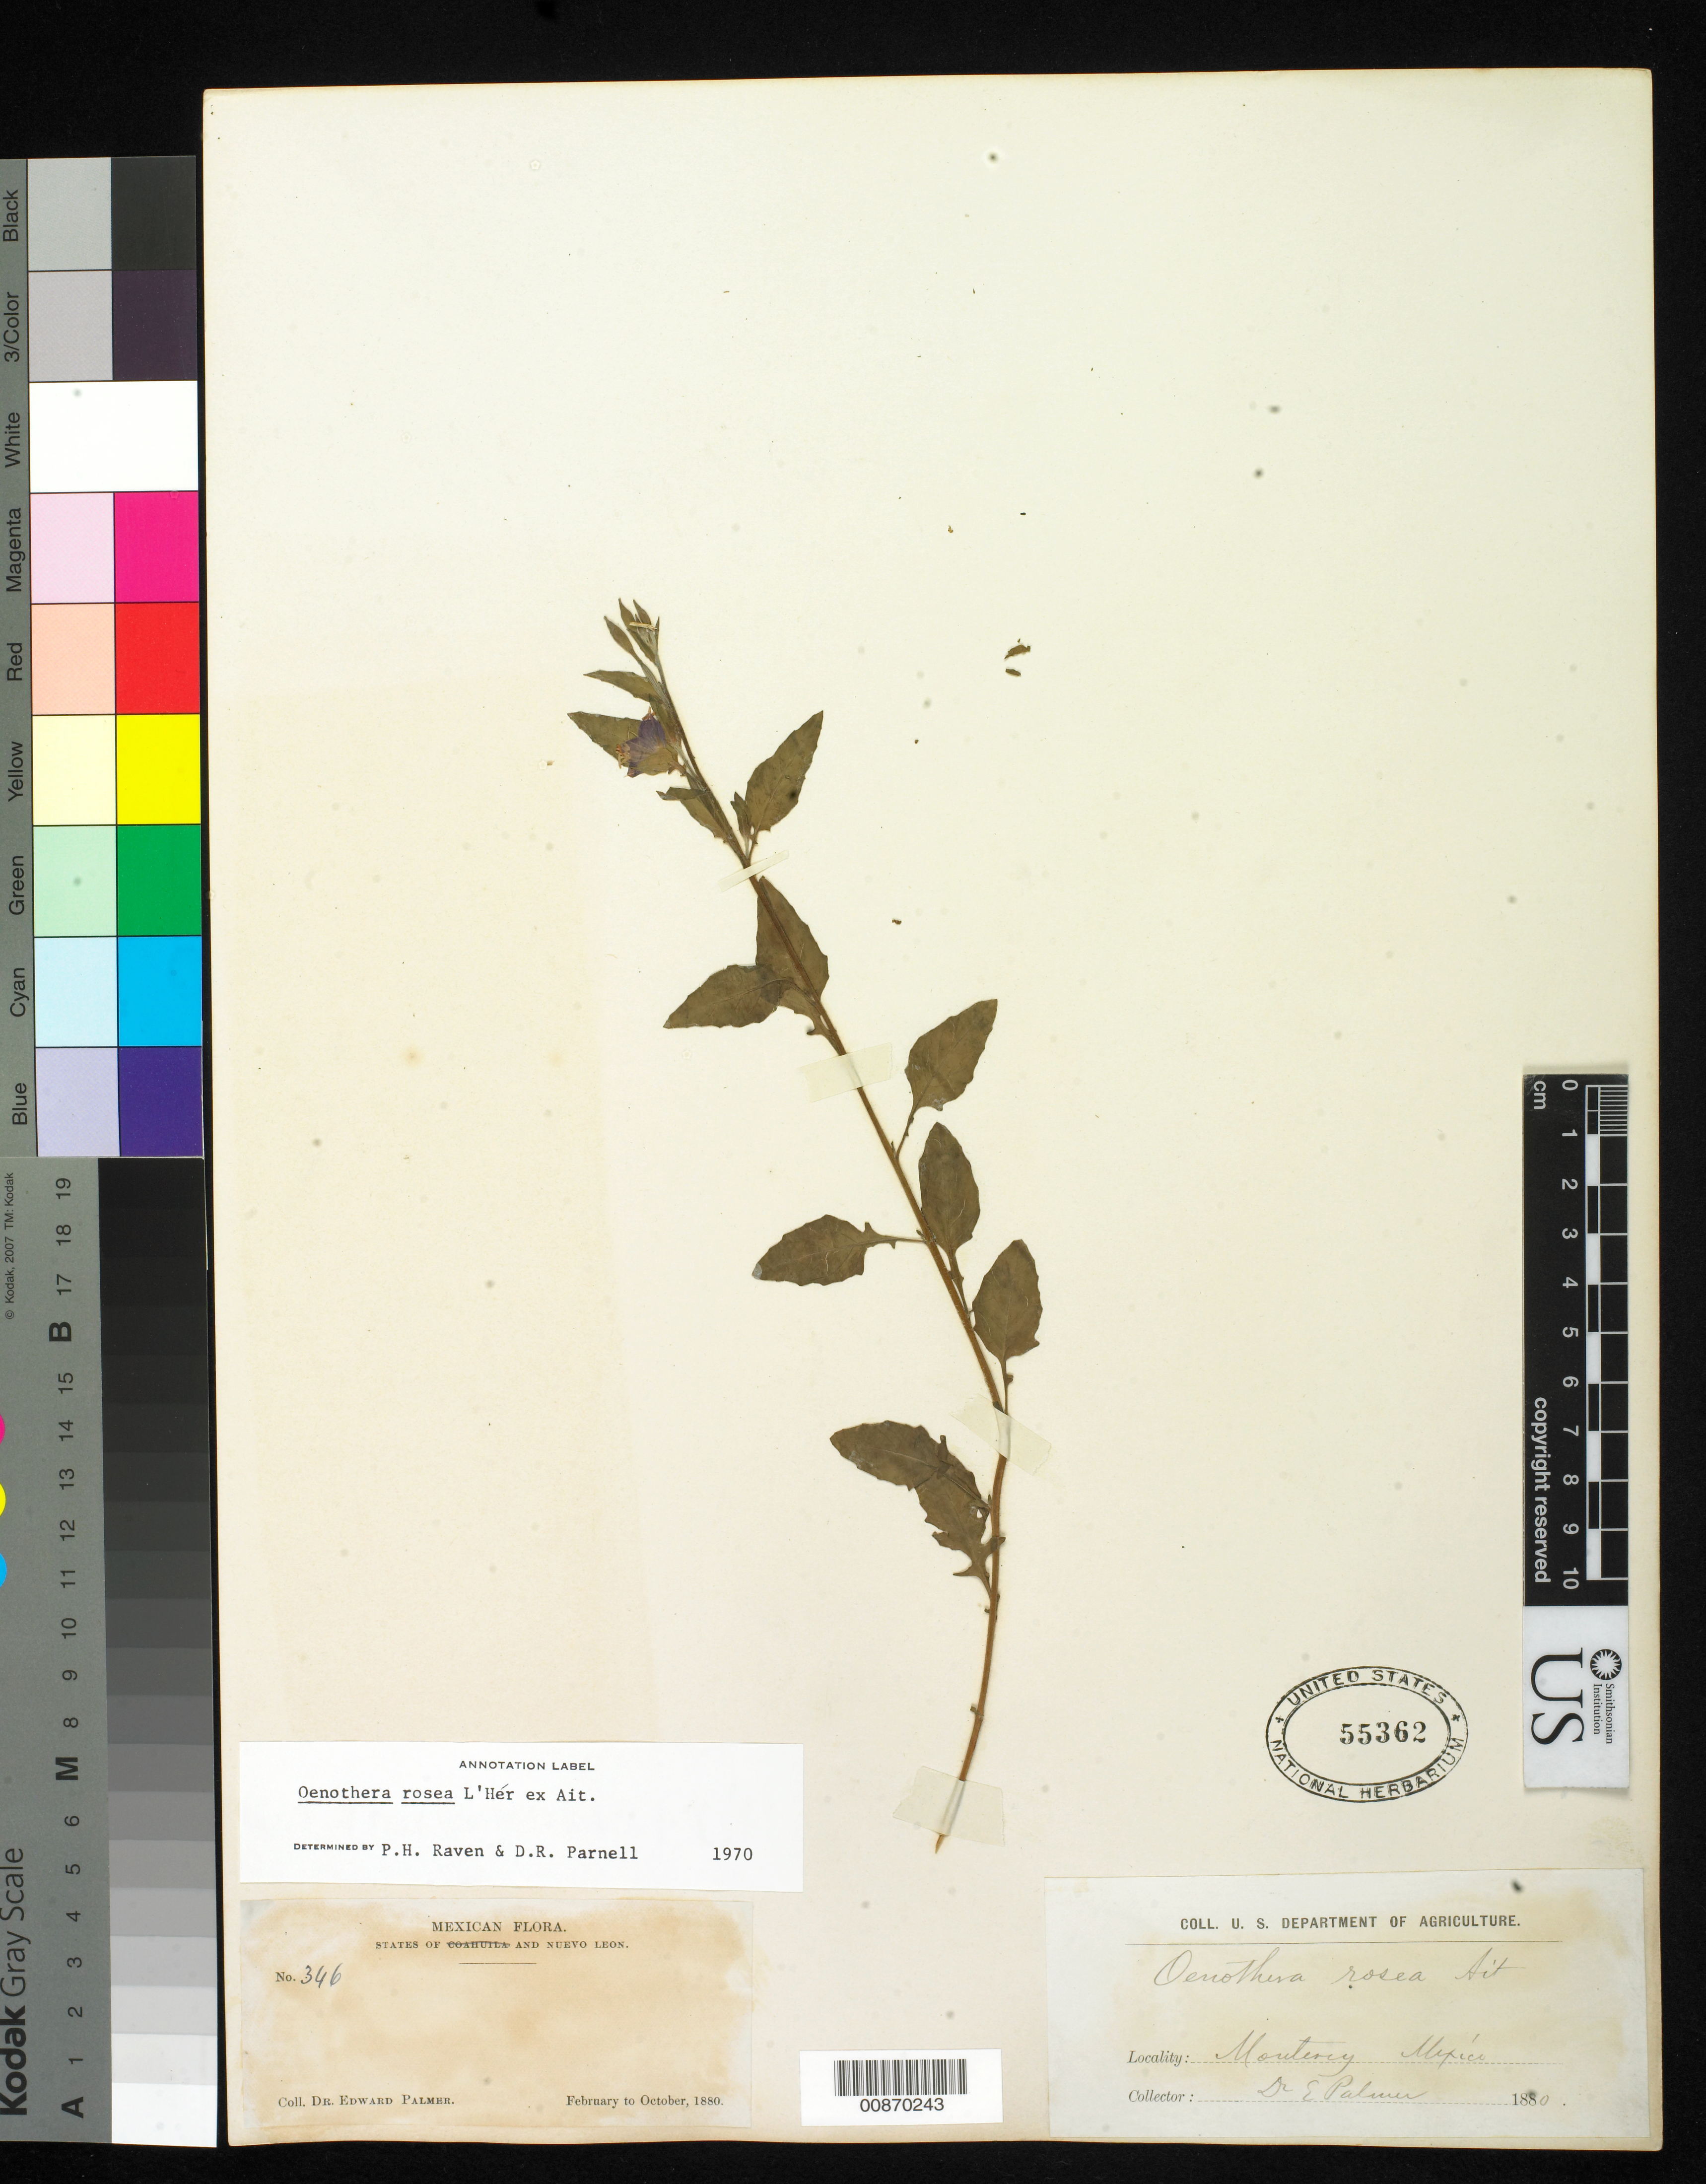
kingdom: Plantae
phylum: Tracheophyta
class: Magnoliopsida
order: Myrtales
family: Onagraceae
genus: Oenothera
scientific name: Oenothera rosea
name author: L'Hér. ex Aiton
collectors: E. Palmer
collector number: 346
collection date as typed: Feb 1880 to -- Oct 1880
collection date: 1880-02/1880-10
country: Mexico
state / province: Nuevo León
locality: Monterrey, Nuevo León.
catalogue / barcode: US 55362